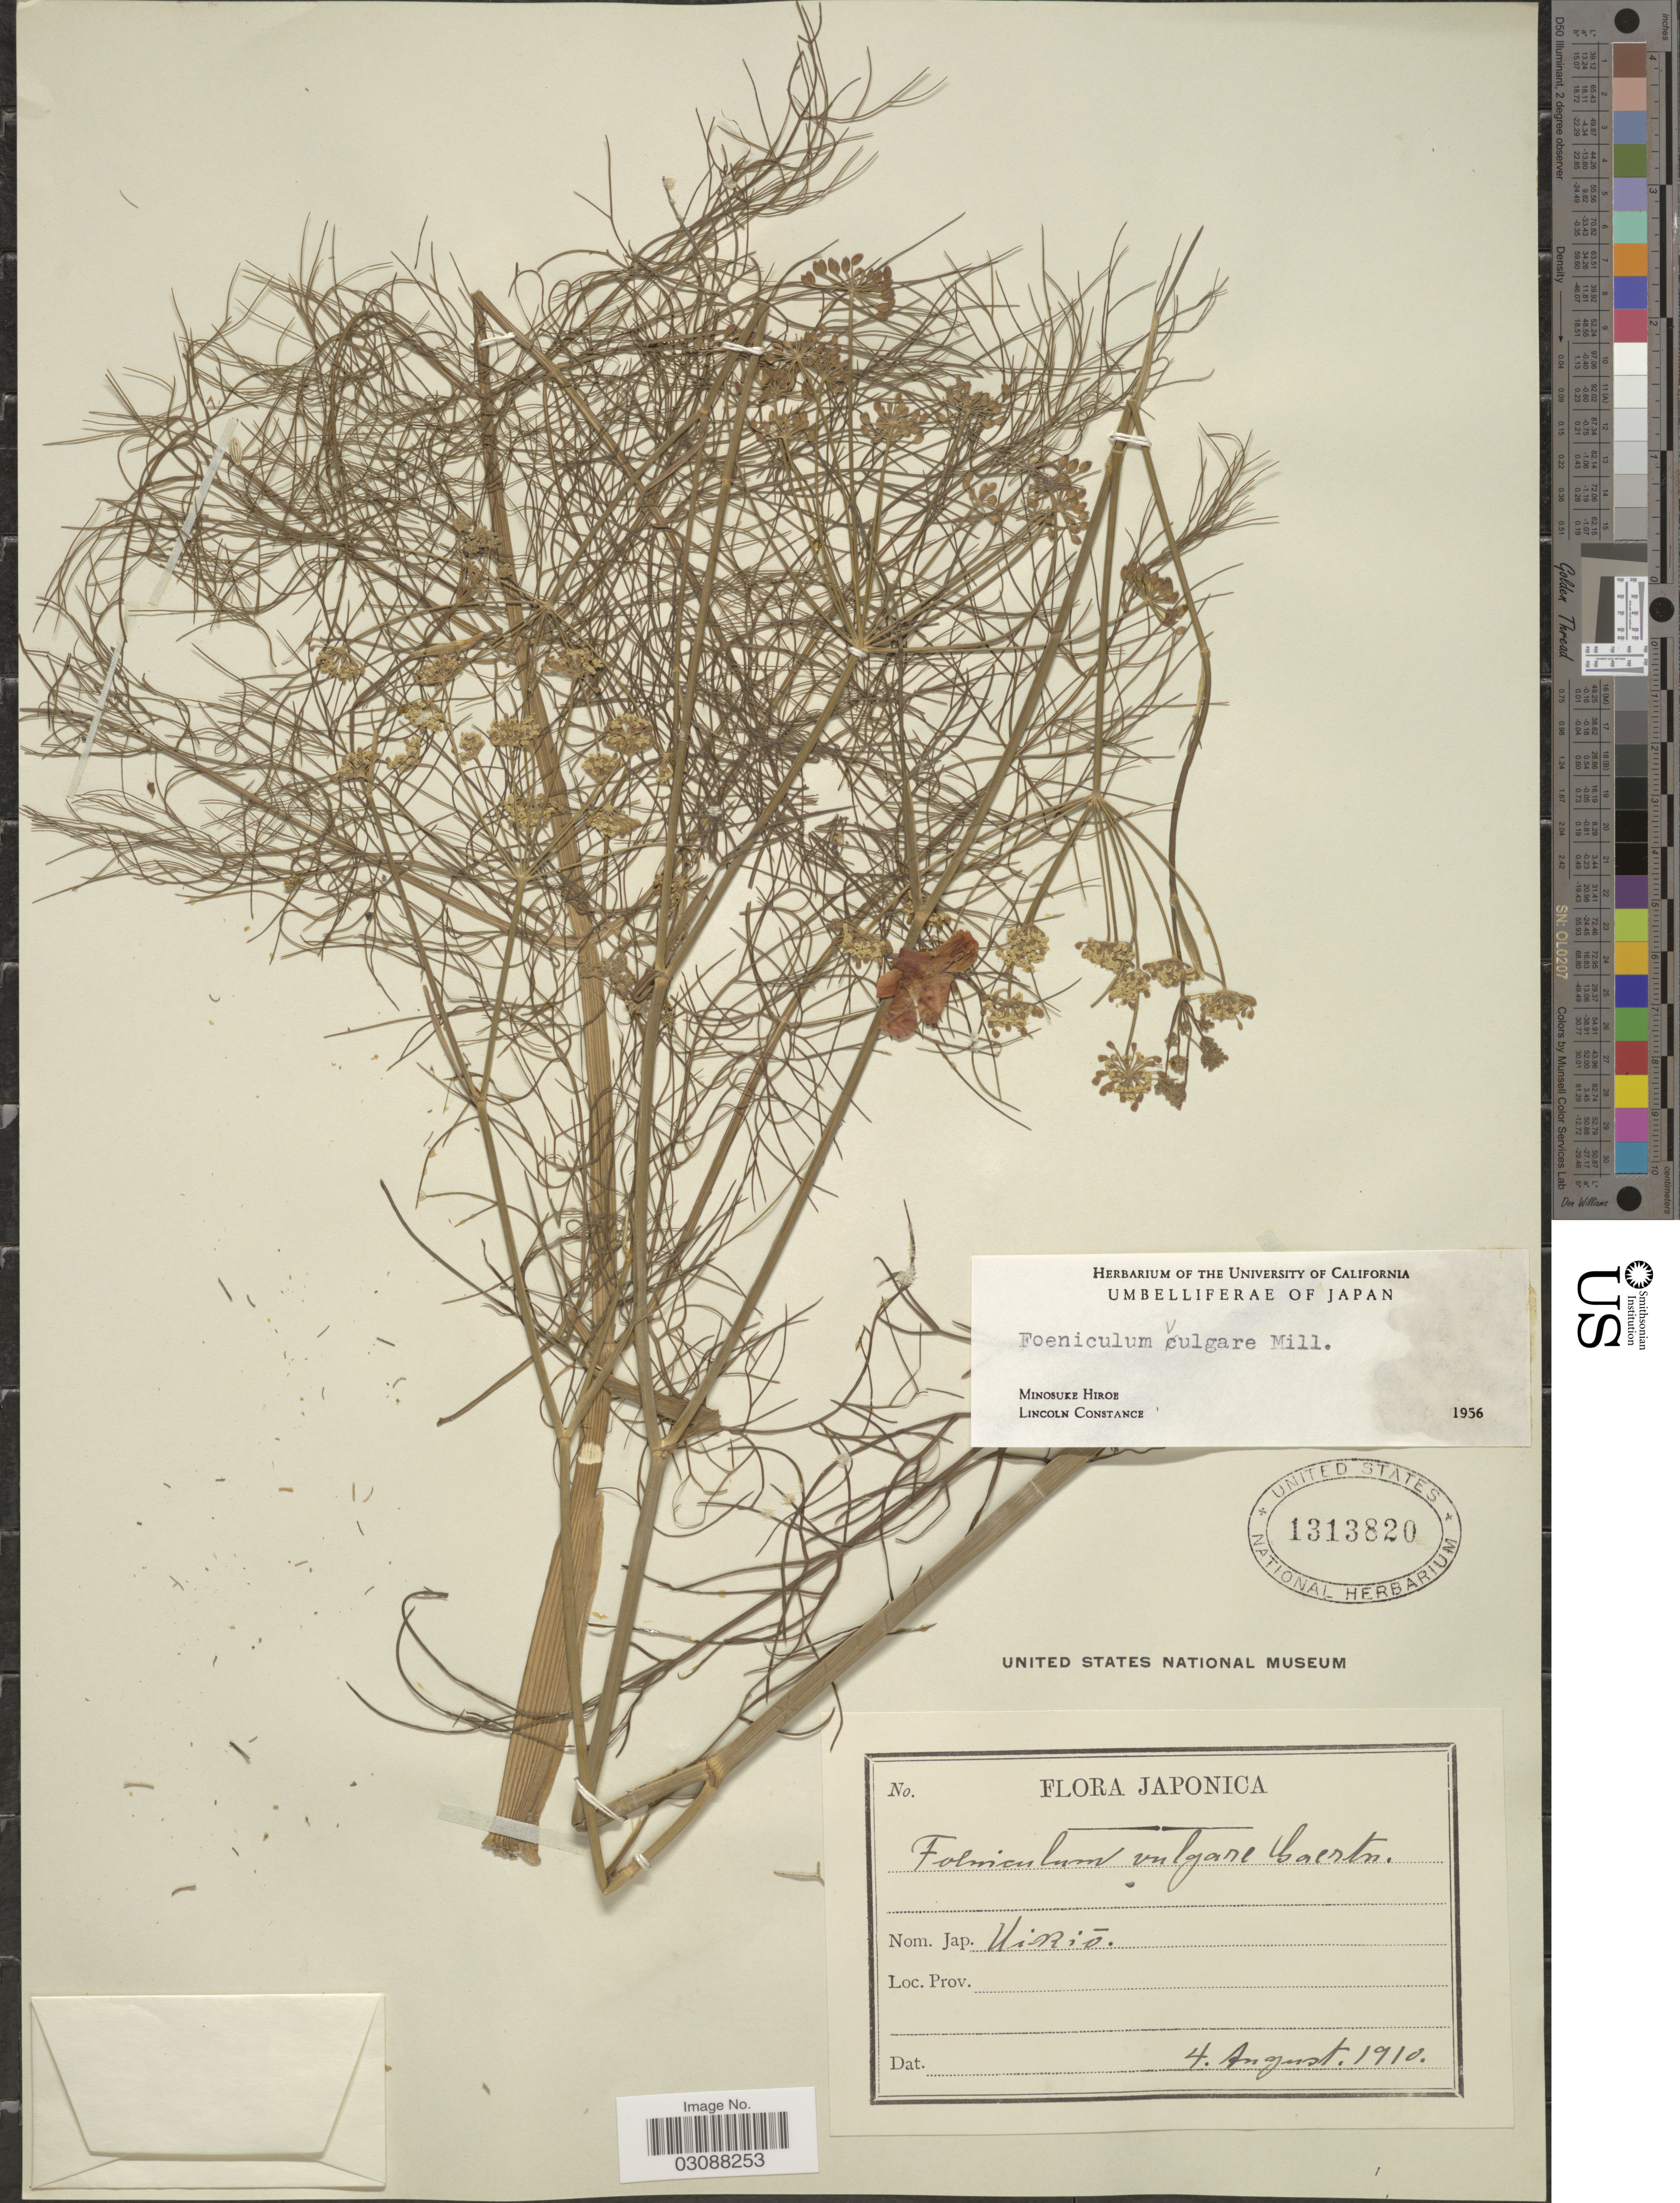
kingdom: Plantae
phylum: Tracheophyta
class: Magnoliopsida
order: Apiales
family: Apiaceae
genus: Foeniculum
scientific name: Foeniculum vulgare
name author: Mill.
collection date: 1910-08-04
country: Japan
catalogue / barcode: US 1313820